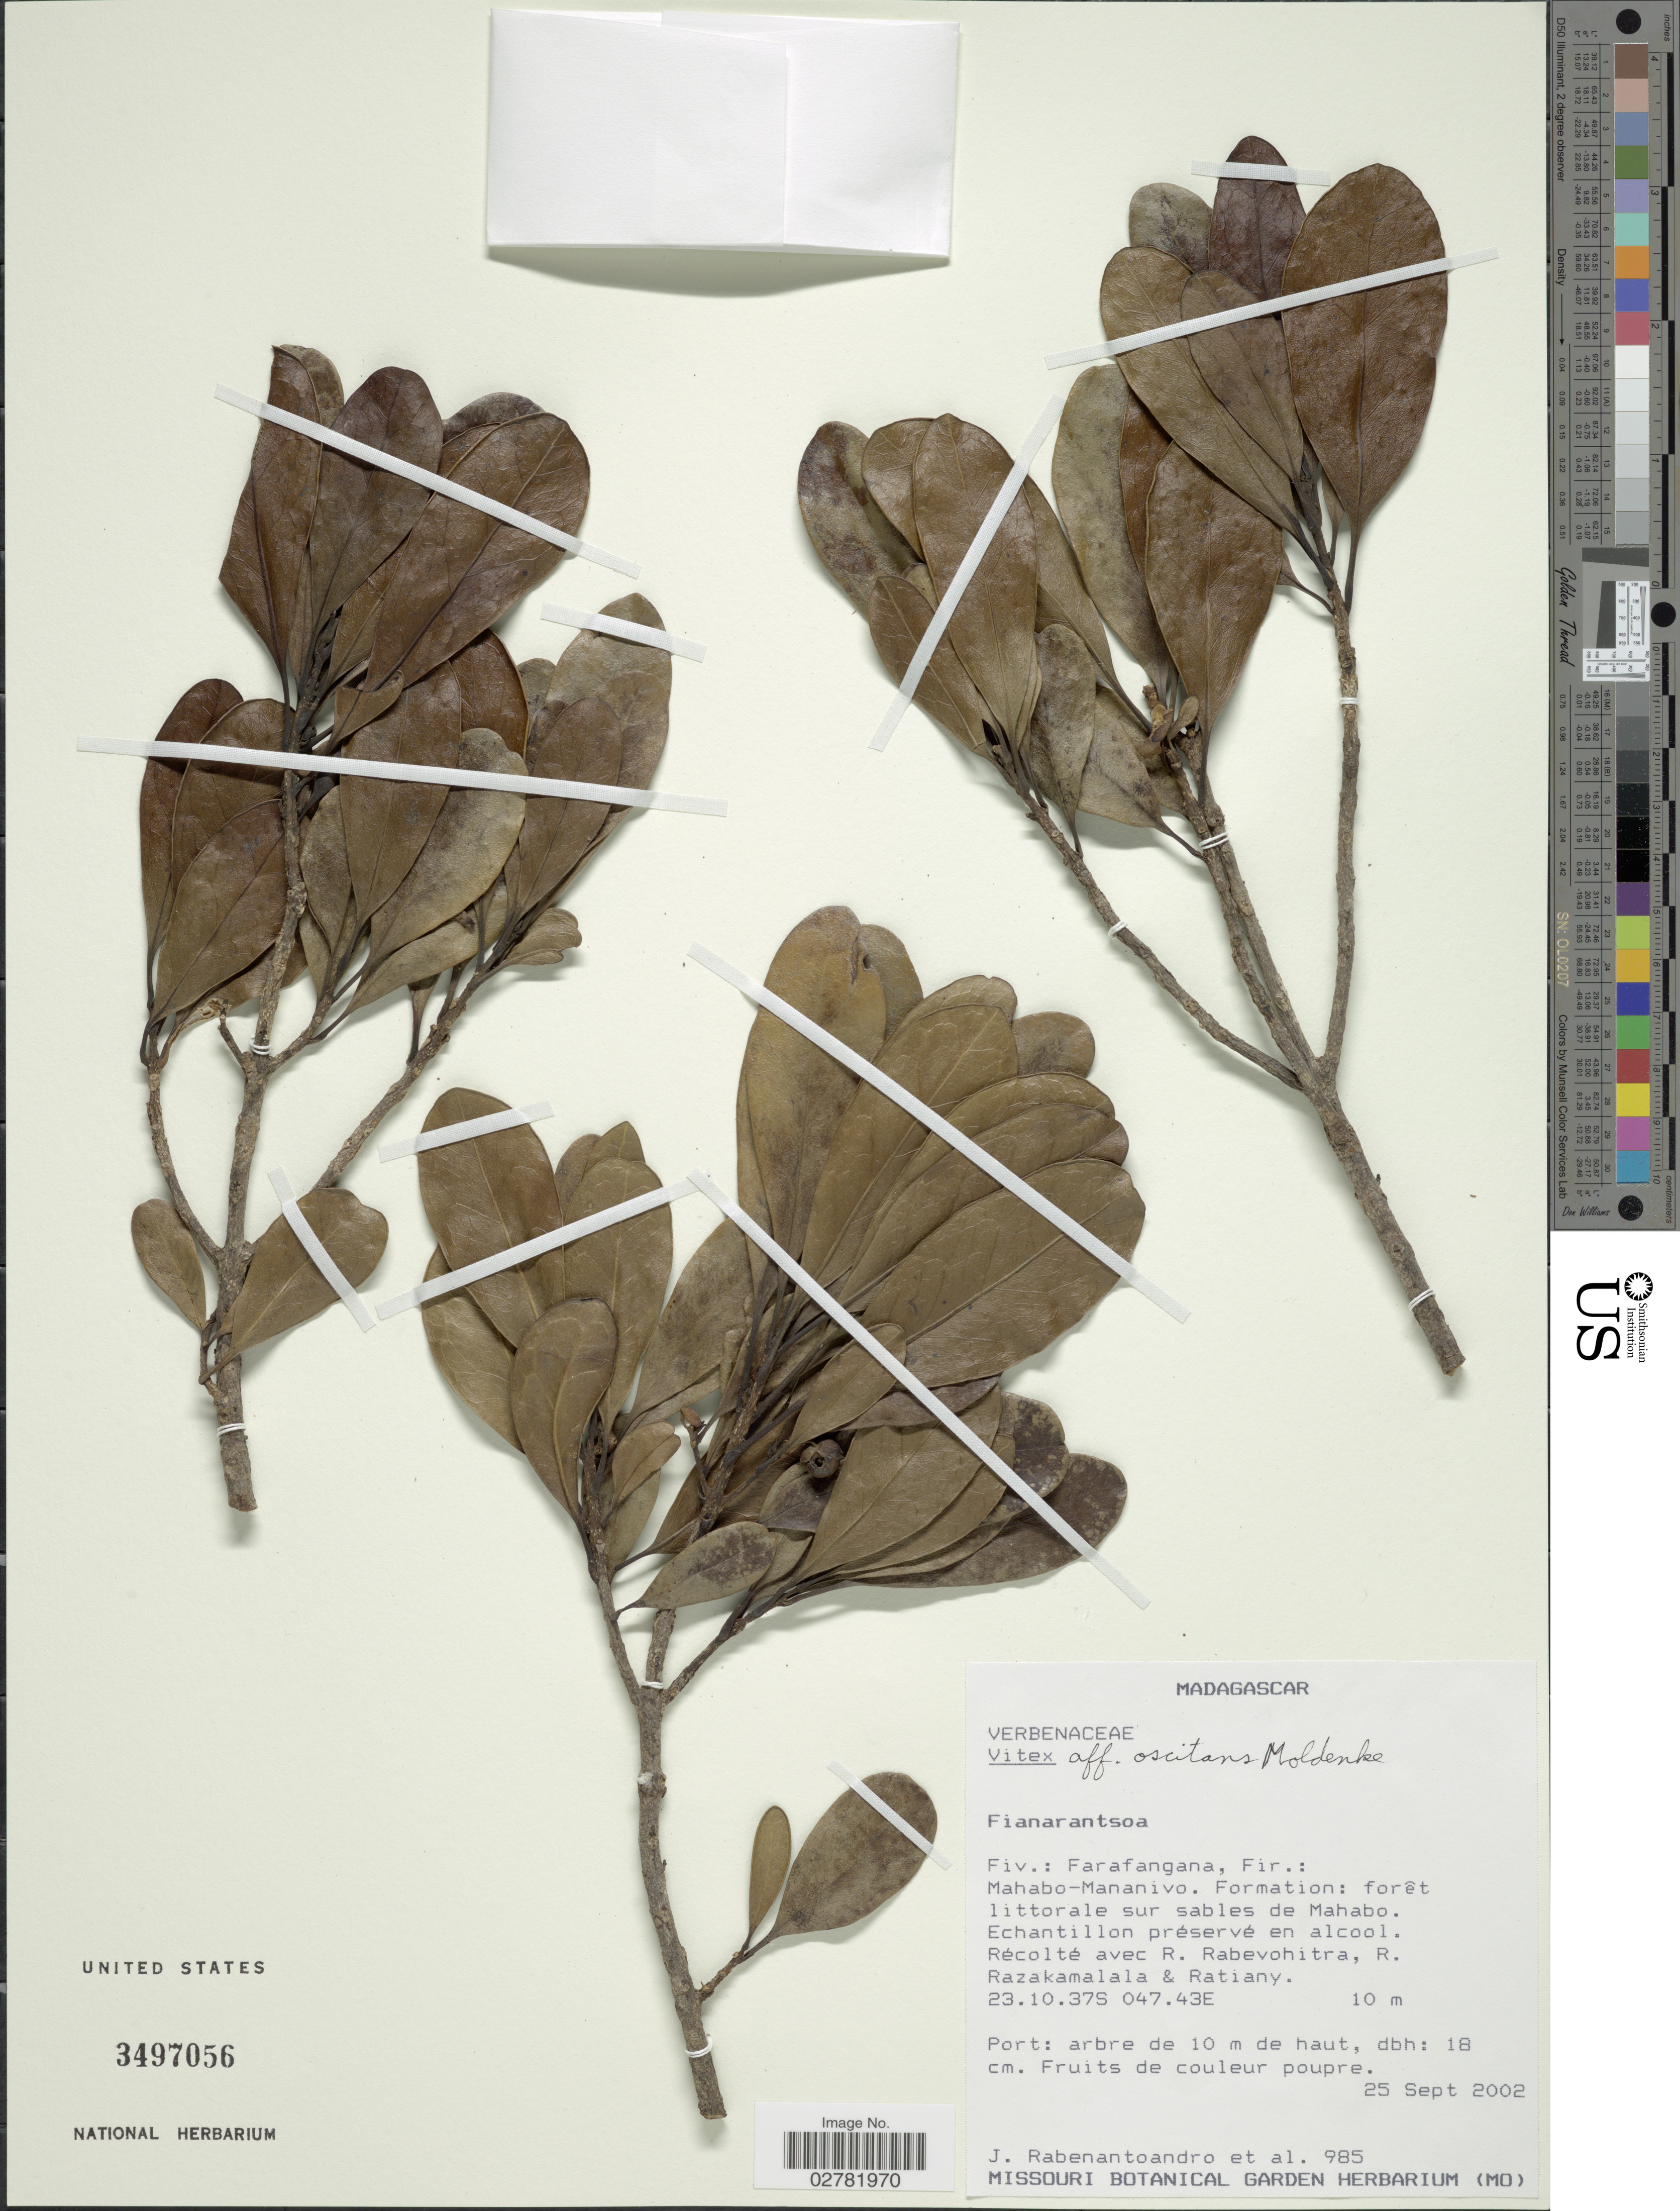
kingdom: Plantae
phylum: Tracheophyta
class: Magnoliopsida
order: Lamiales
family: Lamiaceae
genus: Vitex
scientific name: Vitex oscitans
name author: Moldenke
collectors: J. Rabenantoandro, R. Rabevohitra, R. Razakamalala & -. Ratiany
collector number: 985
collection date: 2002-09-25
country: Madagascar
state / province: Atsimo-Atsinanana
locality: Fiv.: Farafangana, Fir.: Mahabo-Mananivo. Formation: forêt littorale sur sables de Mahabo.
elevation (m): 10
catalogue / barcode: US 3497056